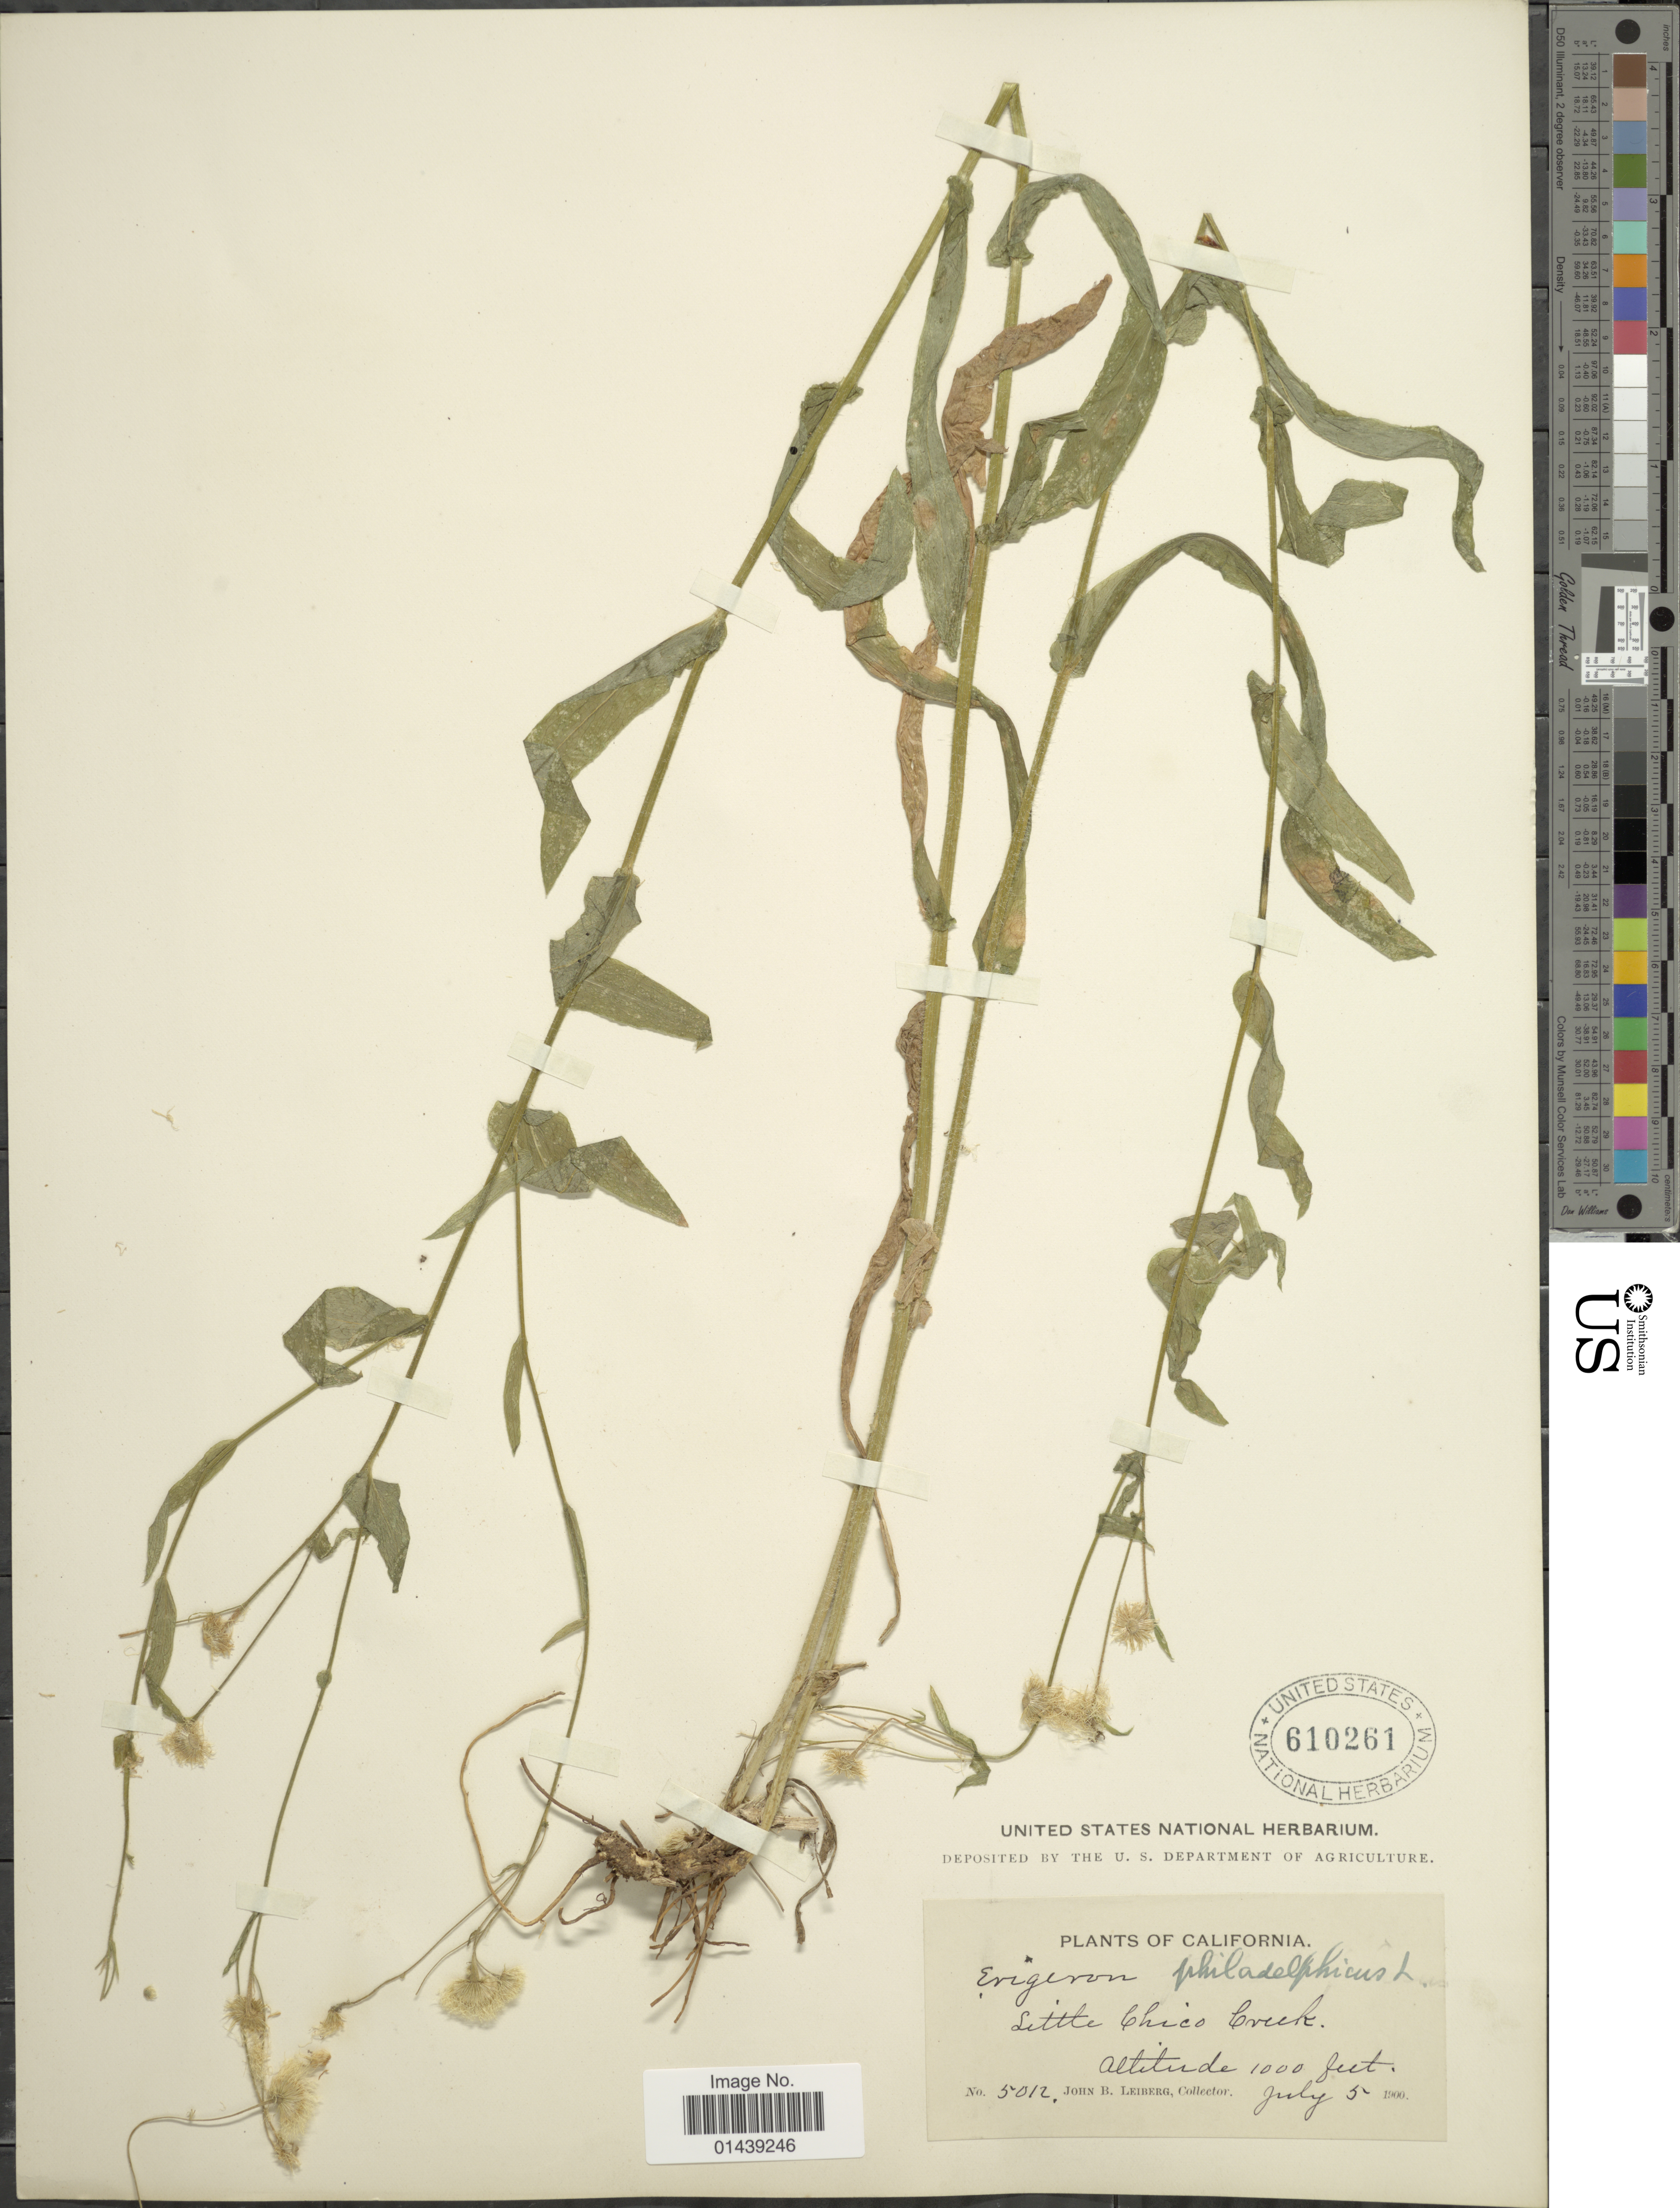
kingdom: Plantae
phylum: Tracheophyta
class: Magnoliopsida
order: Asterales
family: Asteraceae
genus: Erigeron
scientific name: Erigeron philadelphicus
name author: L.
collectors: J. Leiberg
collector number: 5012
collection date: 1900-07-05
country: United States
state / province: California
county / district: Butte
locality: Little Chico Creek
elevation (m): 305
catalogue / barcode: US 610261